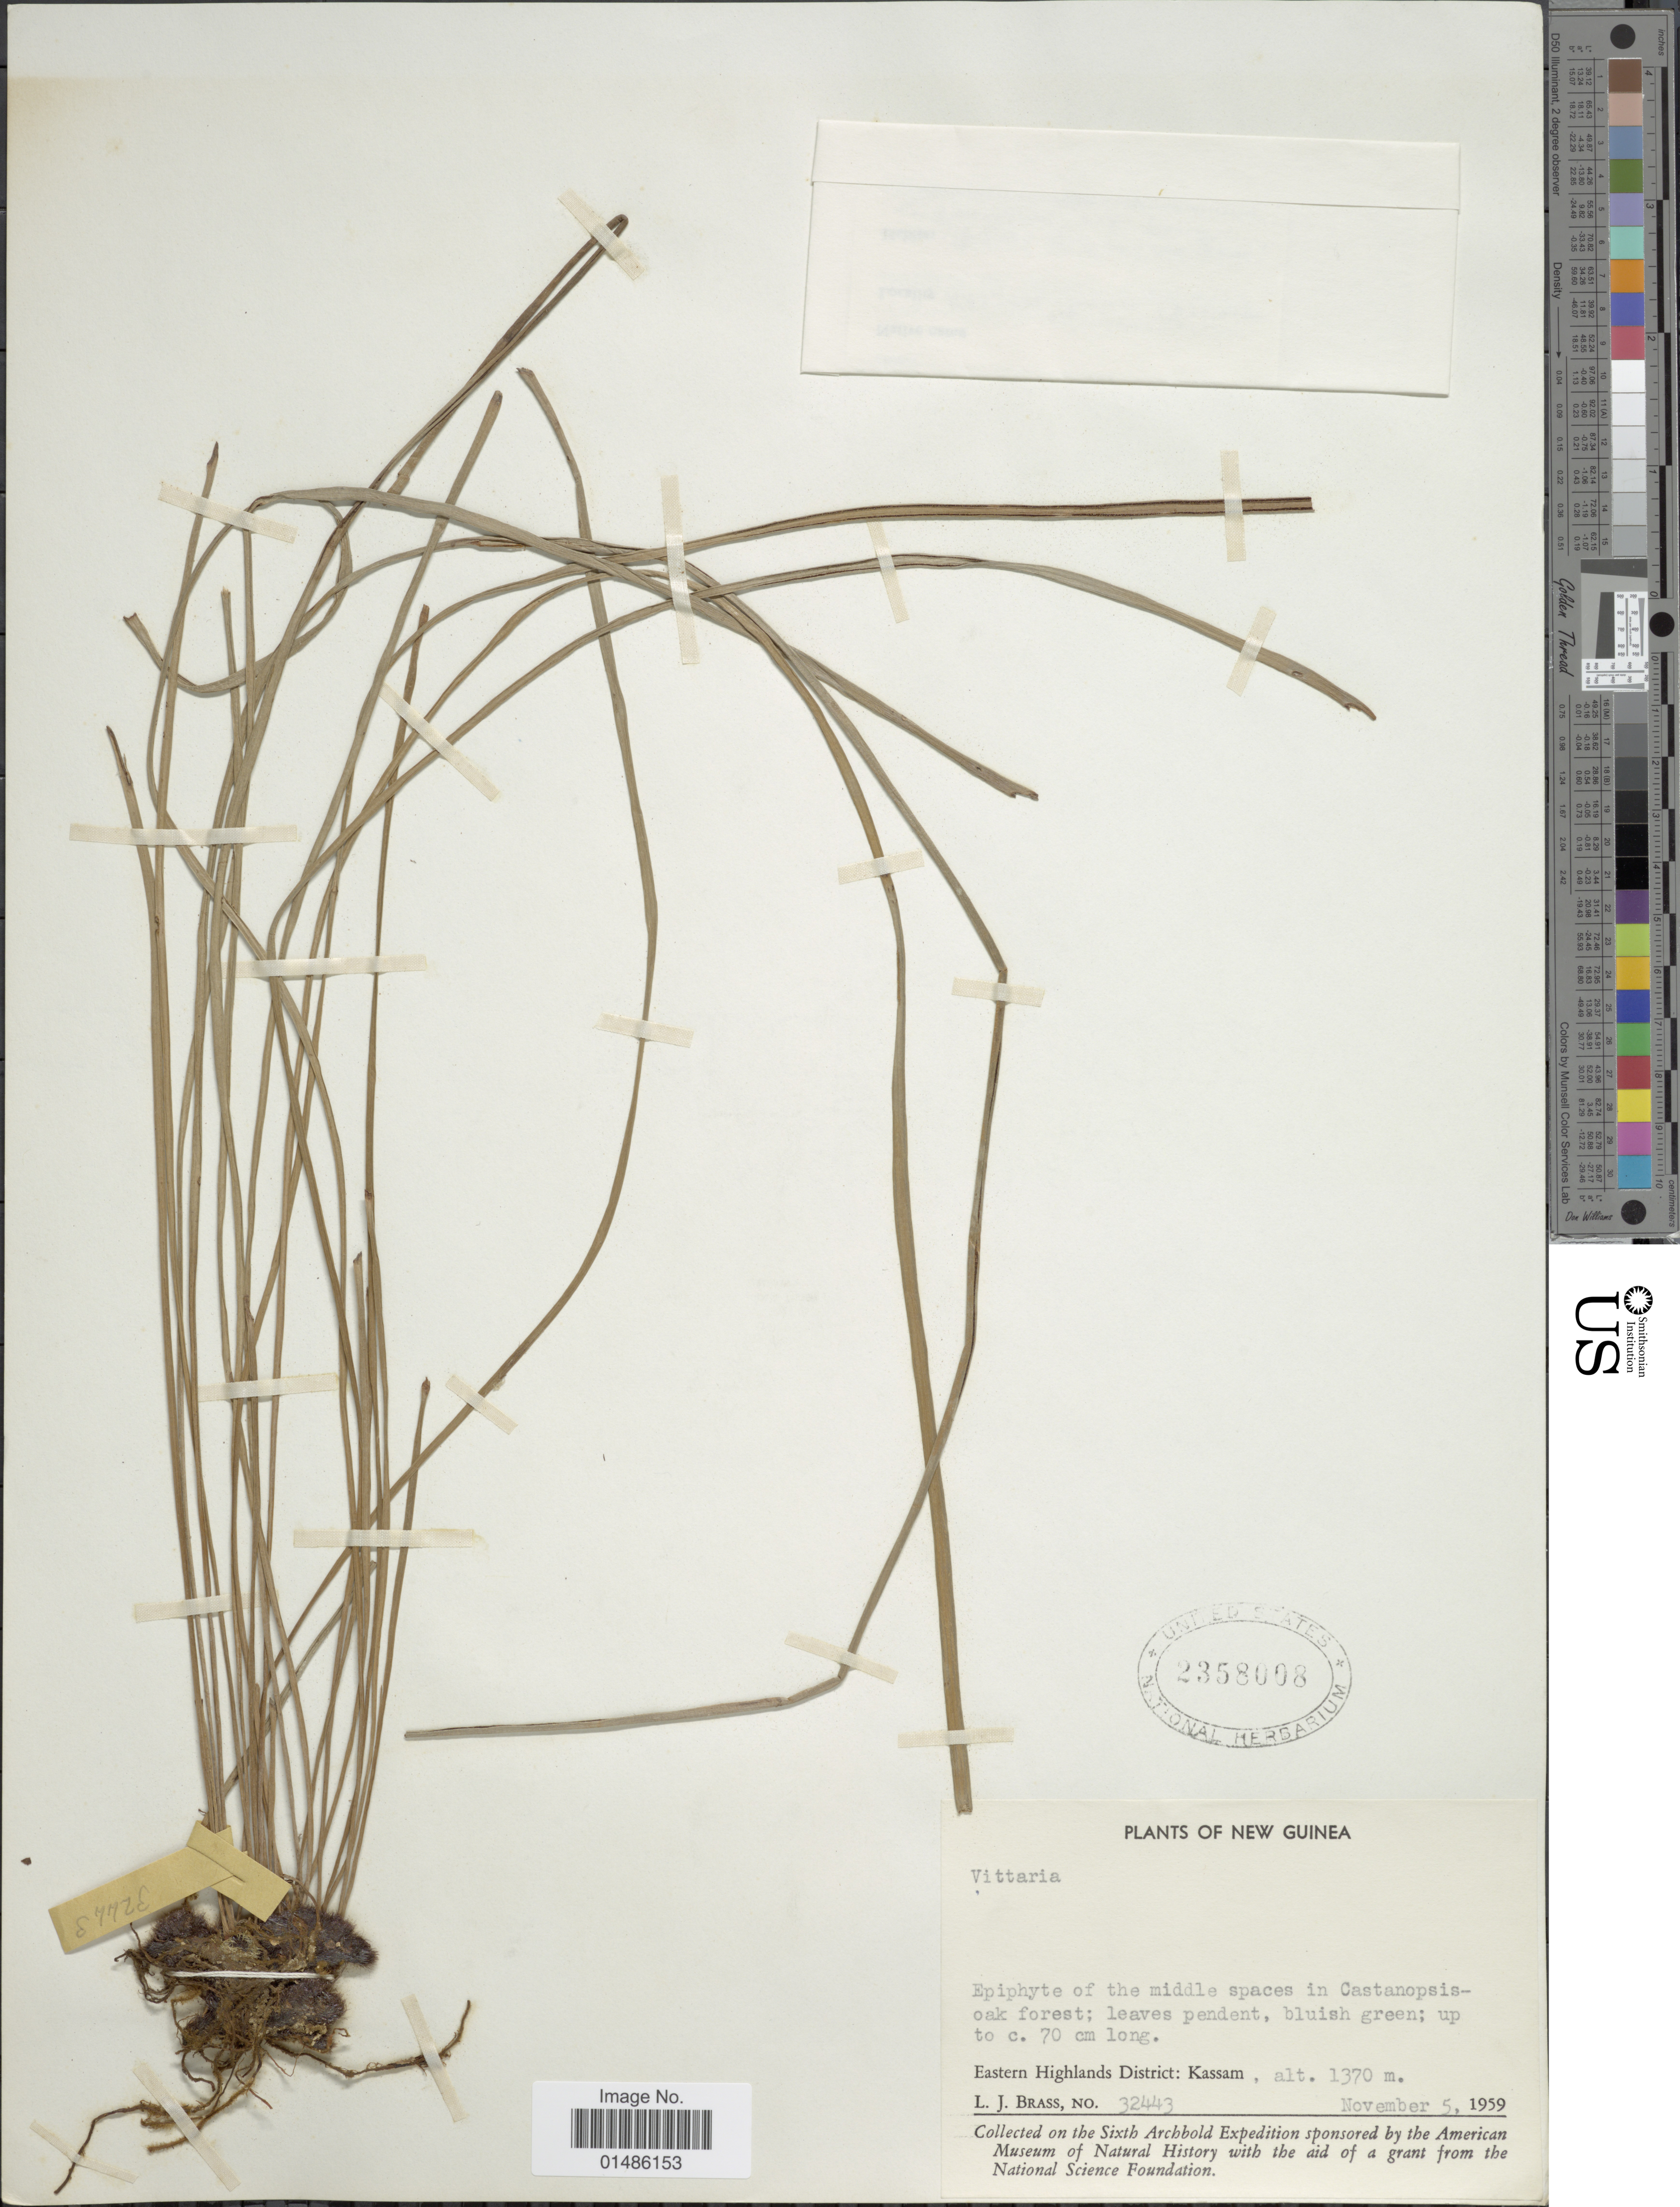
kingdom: Plantae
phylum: Tracheophyta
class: Polypodiopsida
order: Polypodiales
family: Pteridaceae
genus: Haplopteris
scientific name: Haplopteris sp.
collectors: L. J. Brass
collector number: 32443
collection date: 1959-11-05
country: Papua New Guinea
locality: New Guinea. Eastern Highlands District: Kassam.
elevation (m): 1370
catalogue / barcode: US 2358008